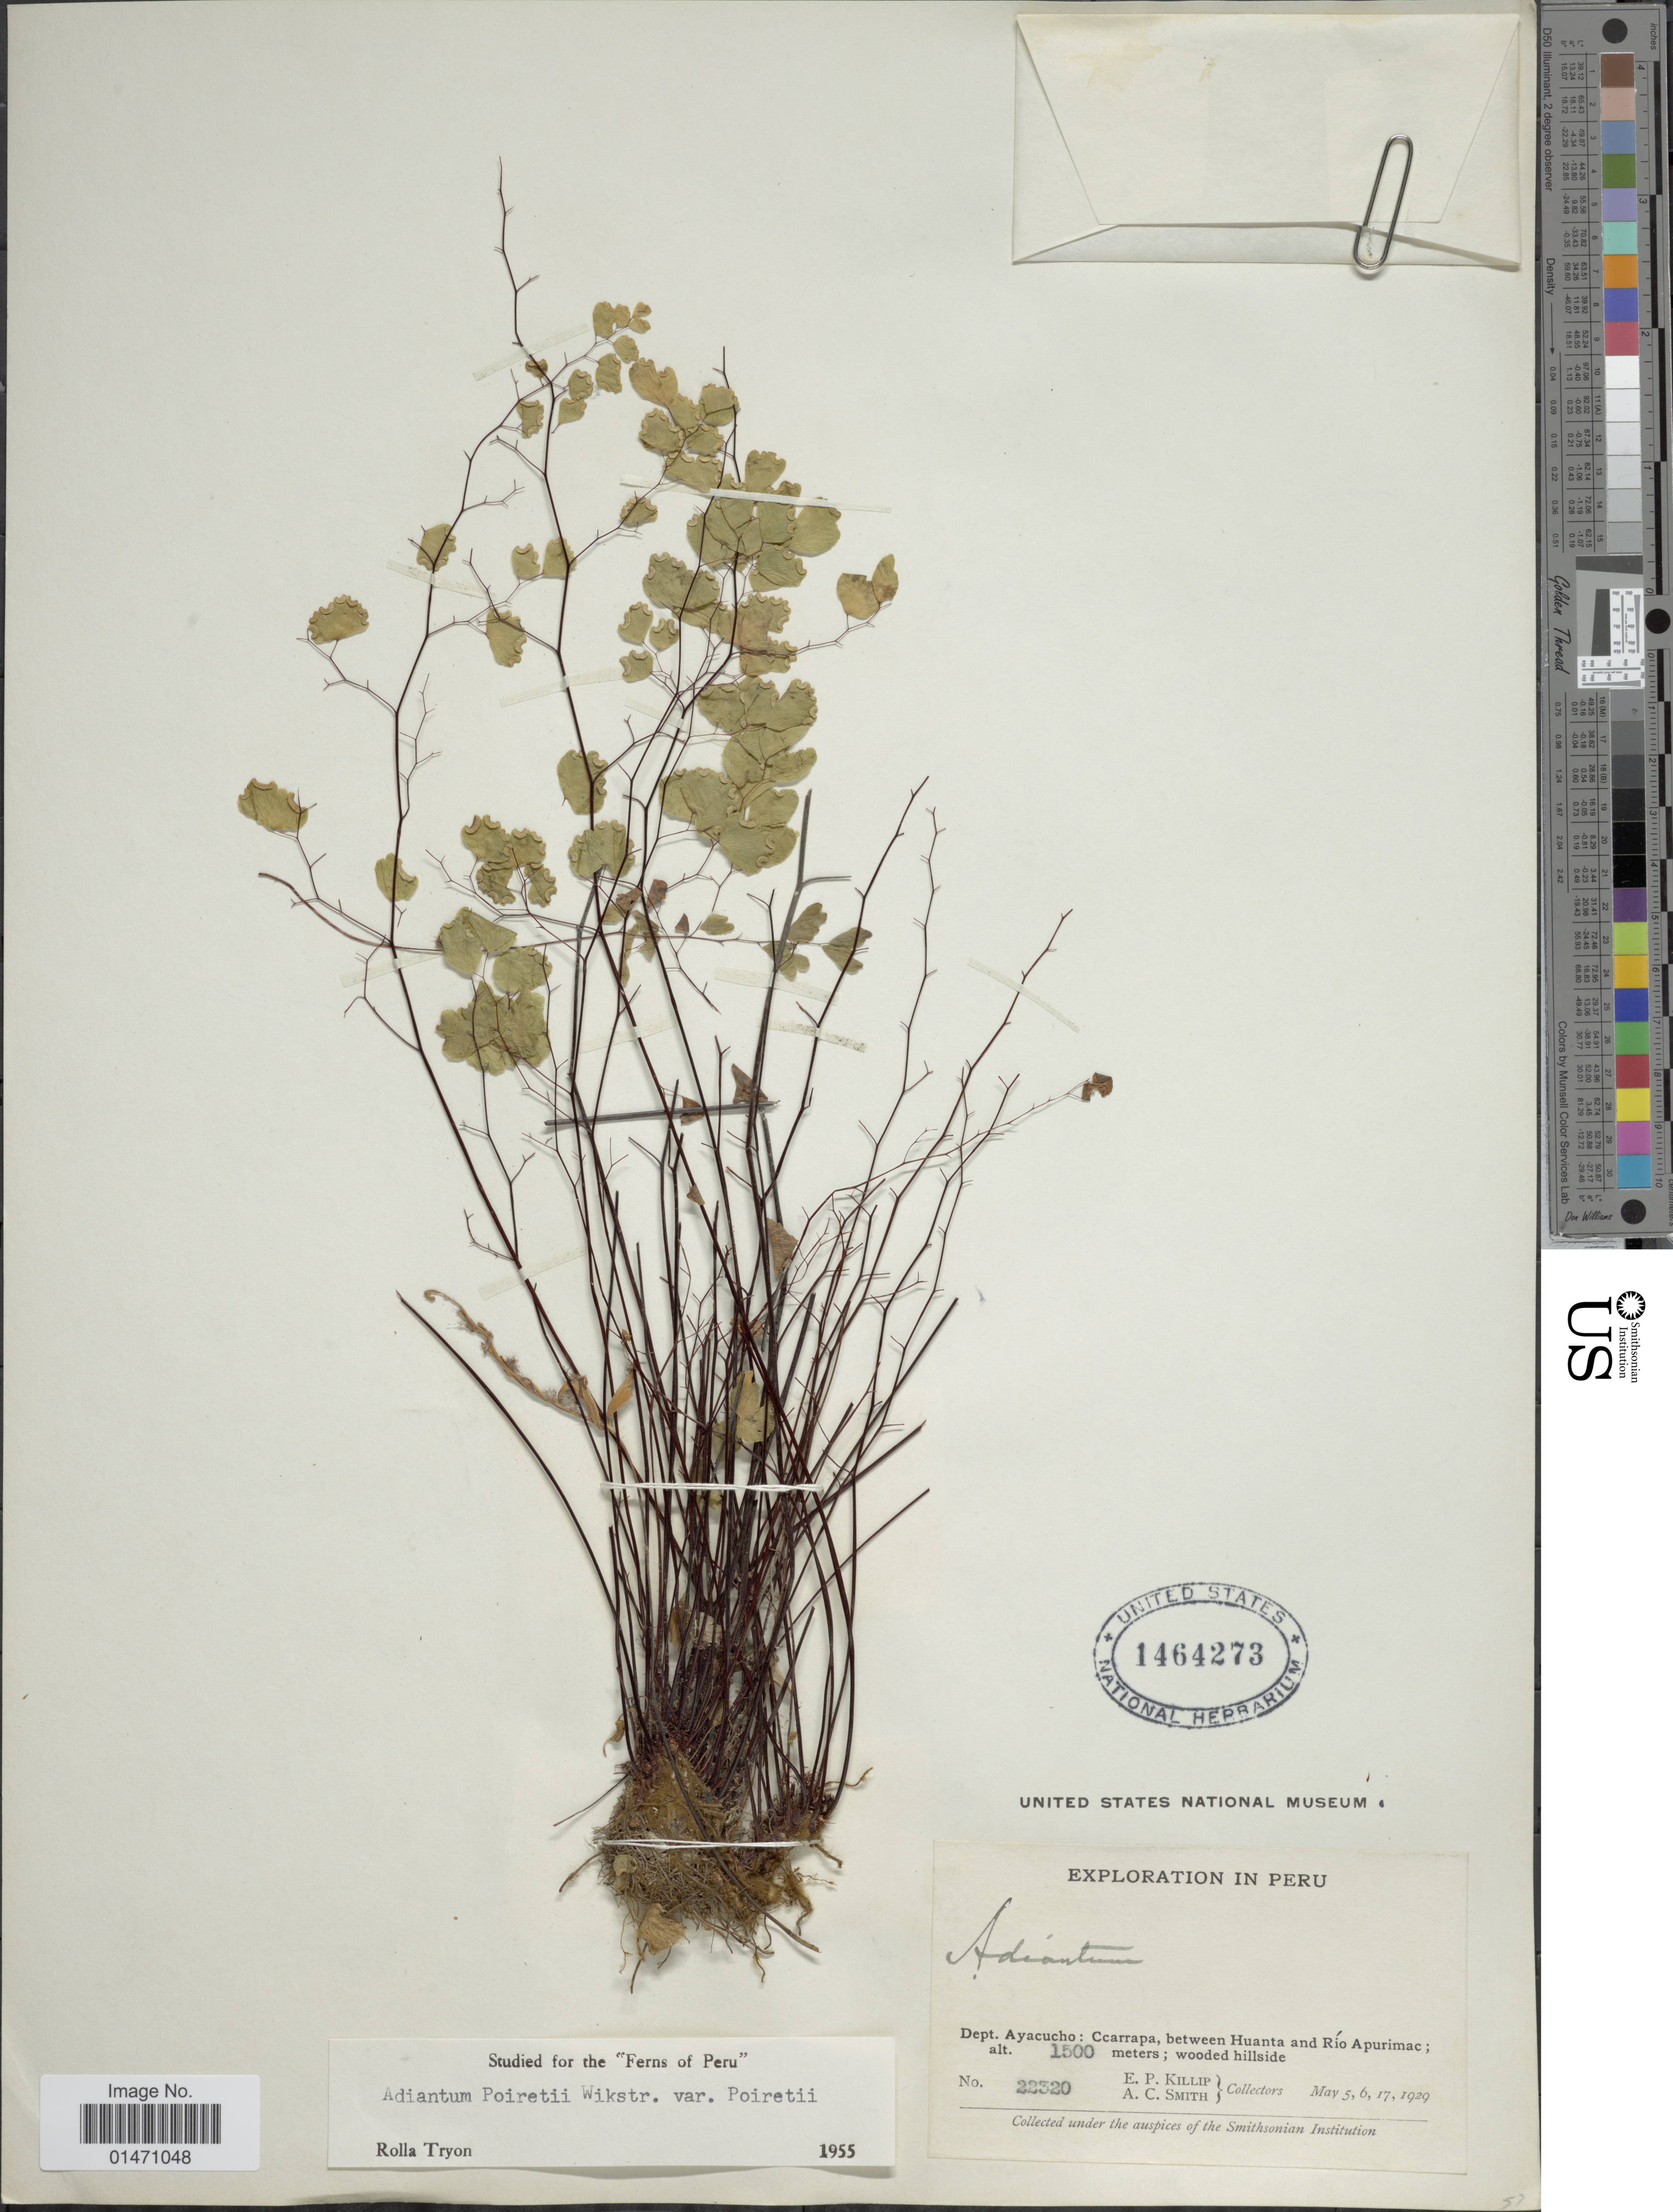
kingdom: Plantae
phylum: Tracheophyta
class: Polypodiopsida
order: Polypodiales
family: Pteridaceae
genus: Adiantum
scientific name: Adiantum poiretii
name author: Wikstr.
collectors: E. P. Killip & A. C. Smith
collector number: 22320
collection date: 1929-05-05/1929-05-17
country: Peru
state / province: Ayacucho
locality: Dept. Ayacucho: Ccarrapa, between Huanta and Rio Apurimac; wooded hillside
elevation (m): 1500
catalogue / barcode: US 1464273